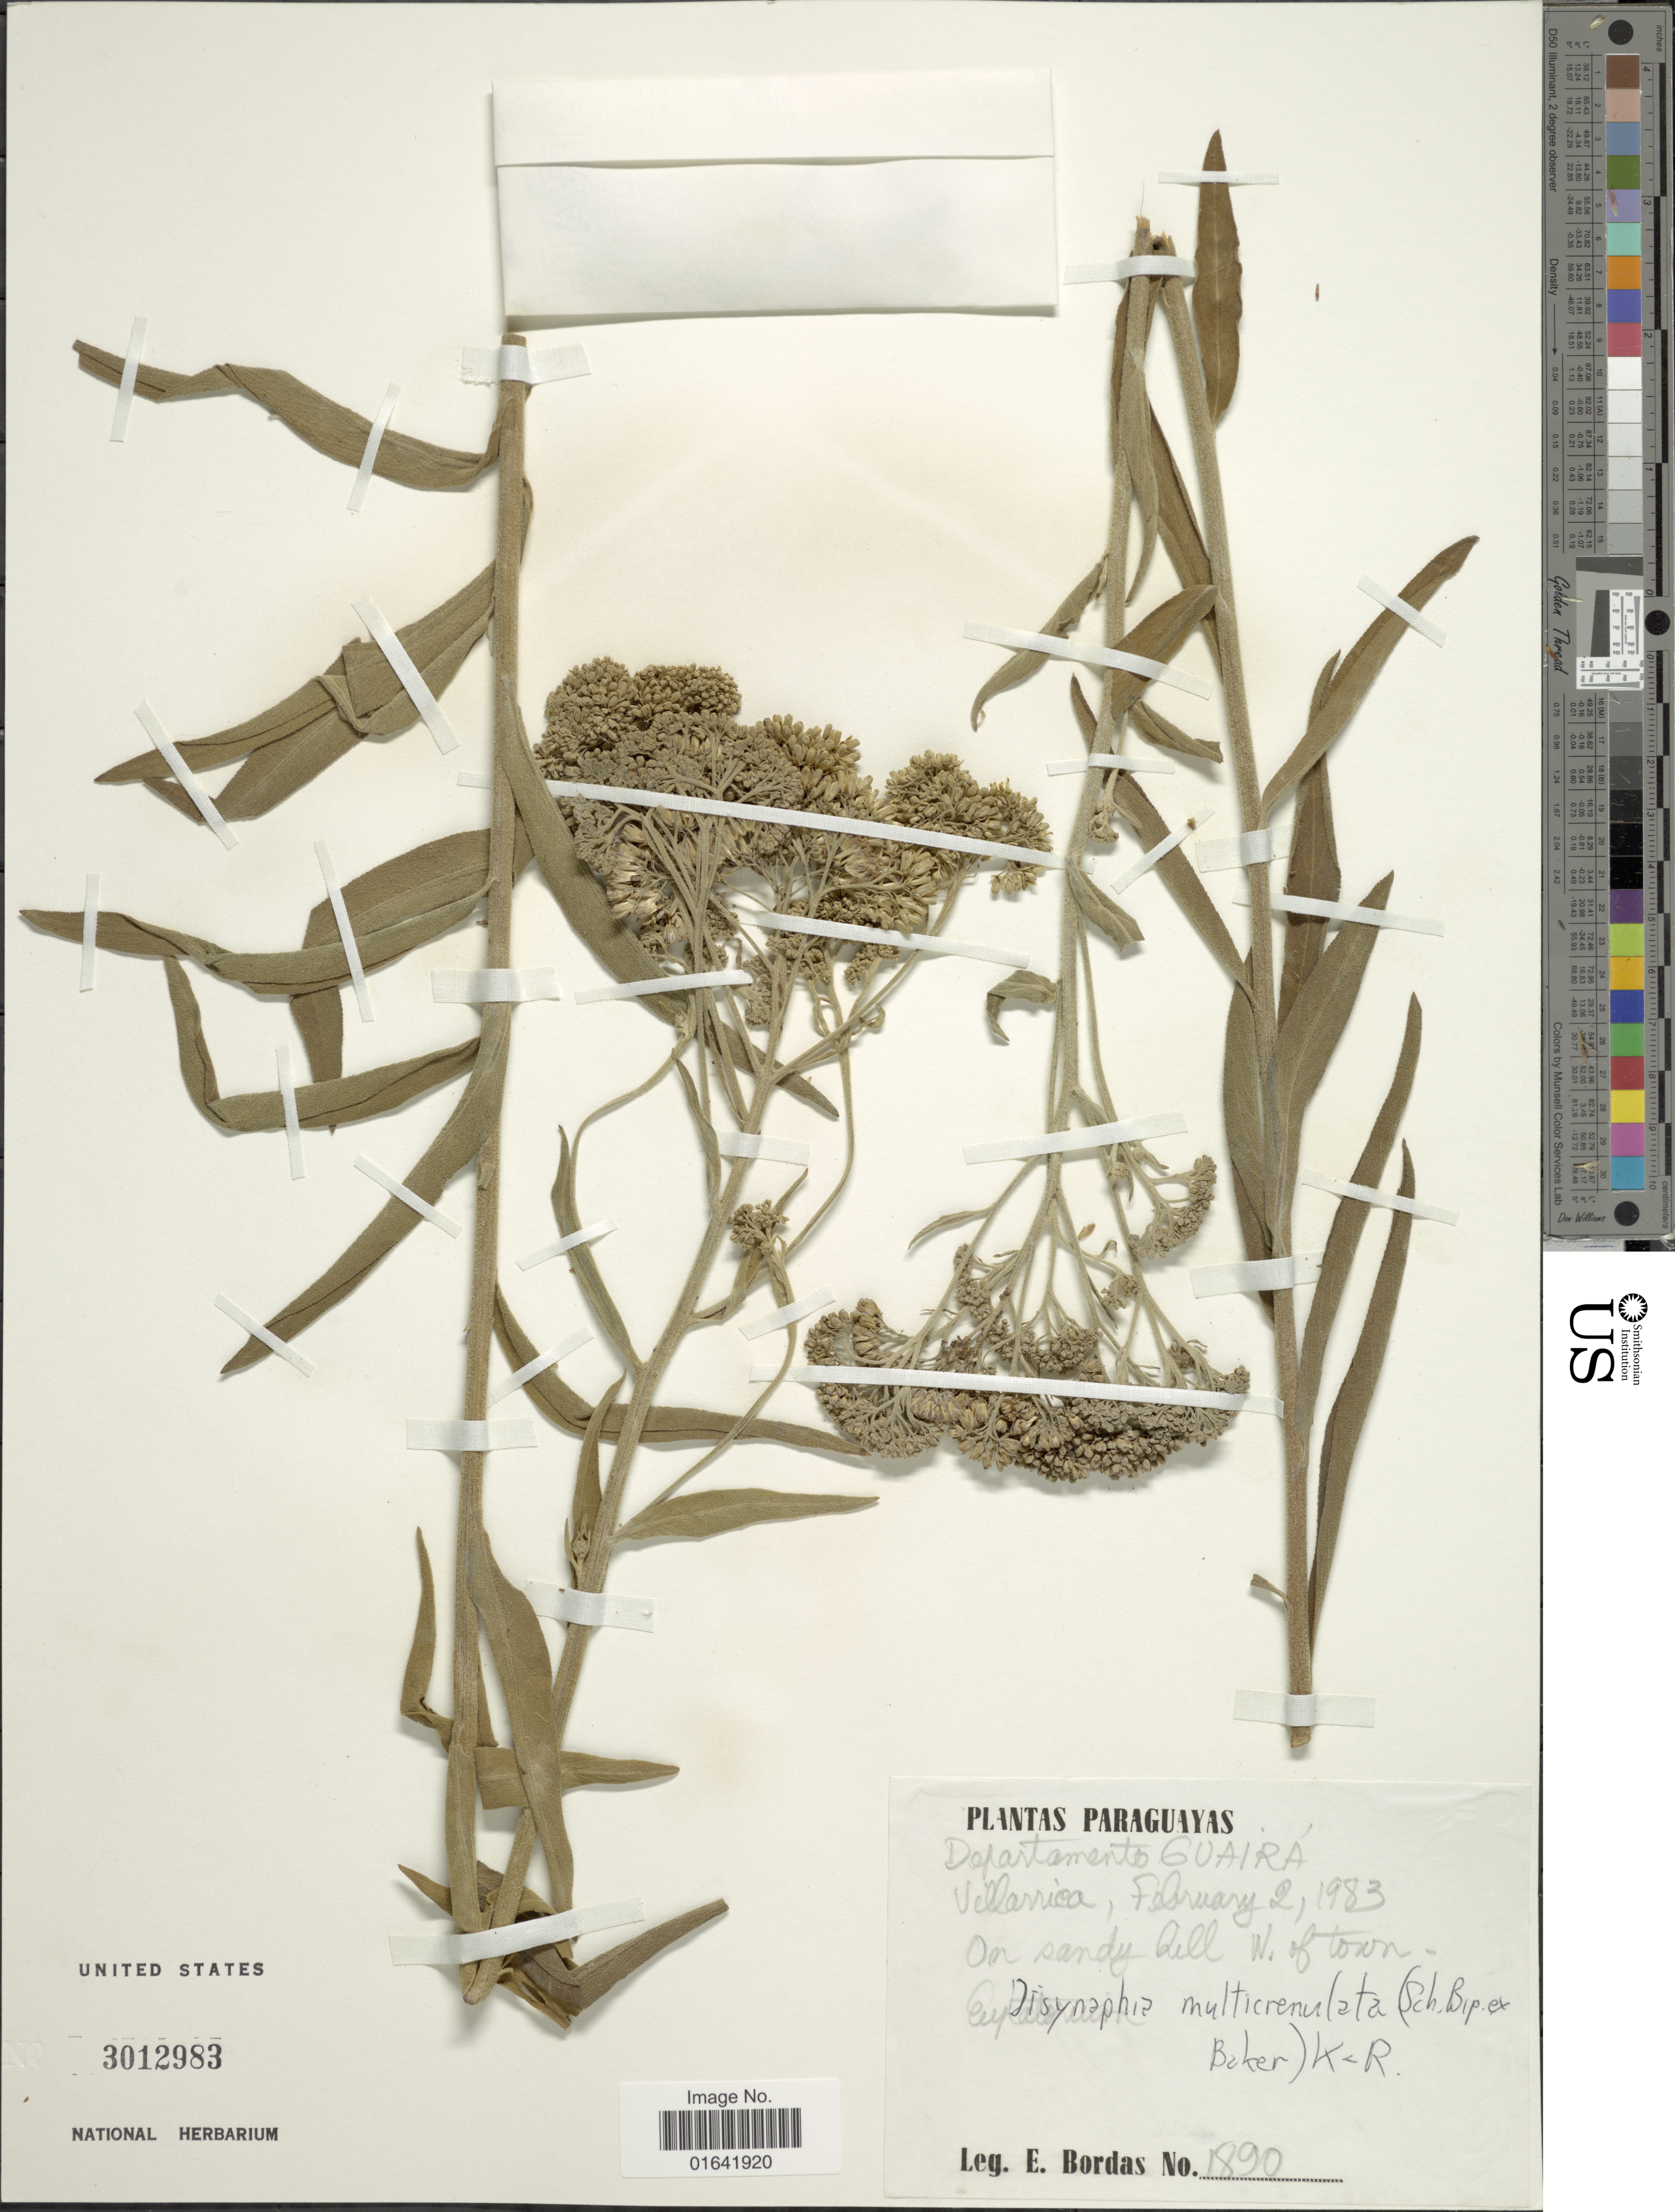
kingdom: Plantae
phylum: Tracheophyta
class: Magnoliopsida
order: Asterales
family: Asteraceae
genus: Disynaphia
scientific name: Disynaphia multicrenulata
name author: (Sch. Bip. ex Baker) R.M. King & H. Rob.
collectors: E. Bordas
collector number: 1890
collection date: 1983-02-02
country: Paraguay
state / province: Guaira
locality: Villarica, on sandy hill W. of town.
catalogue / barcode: US 3012983